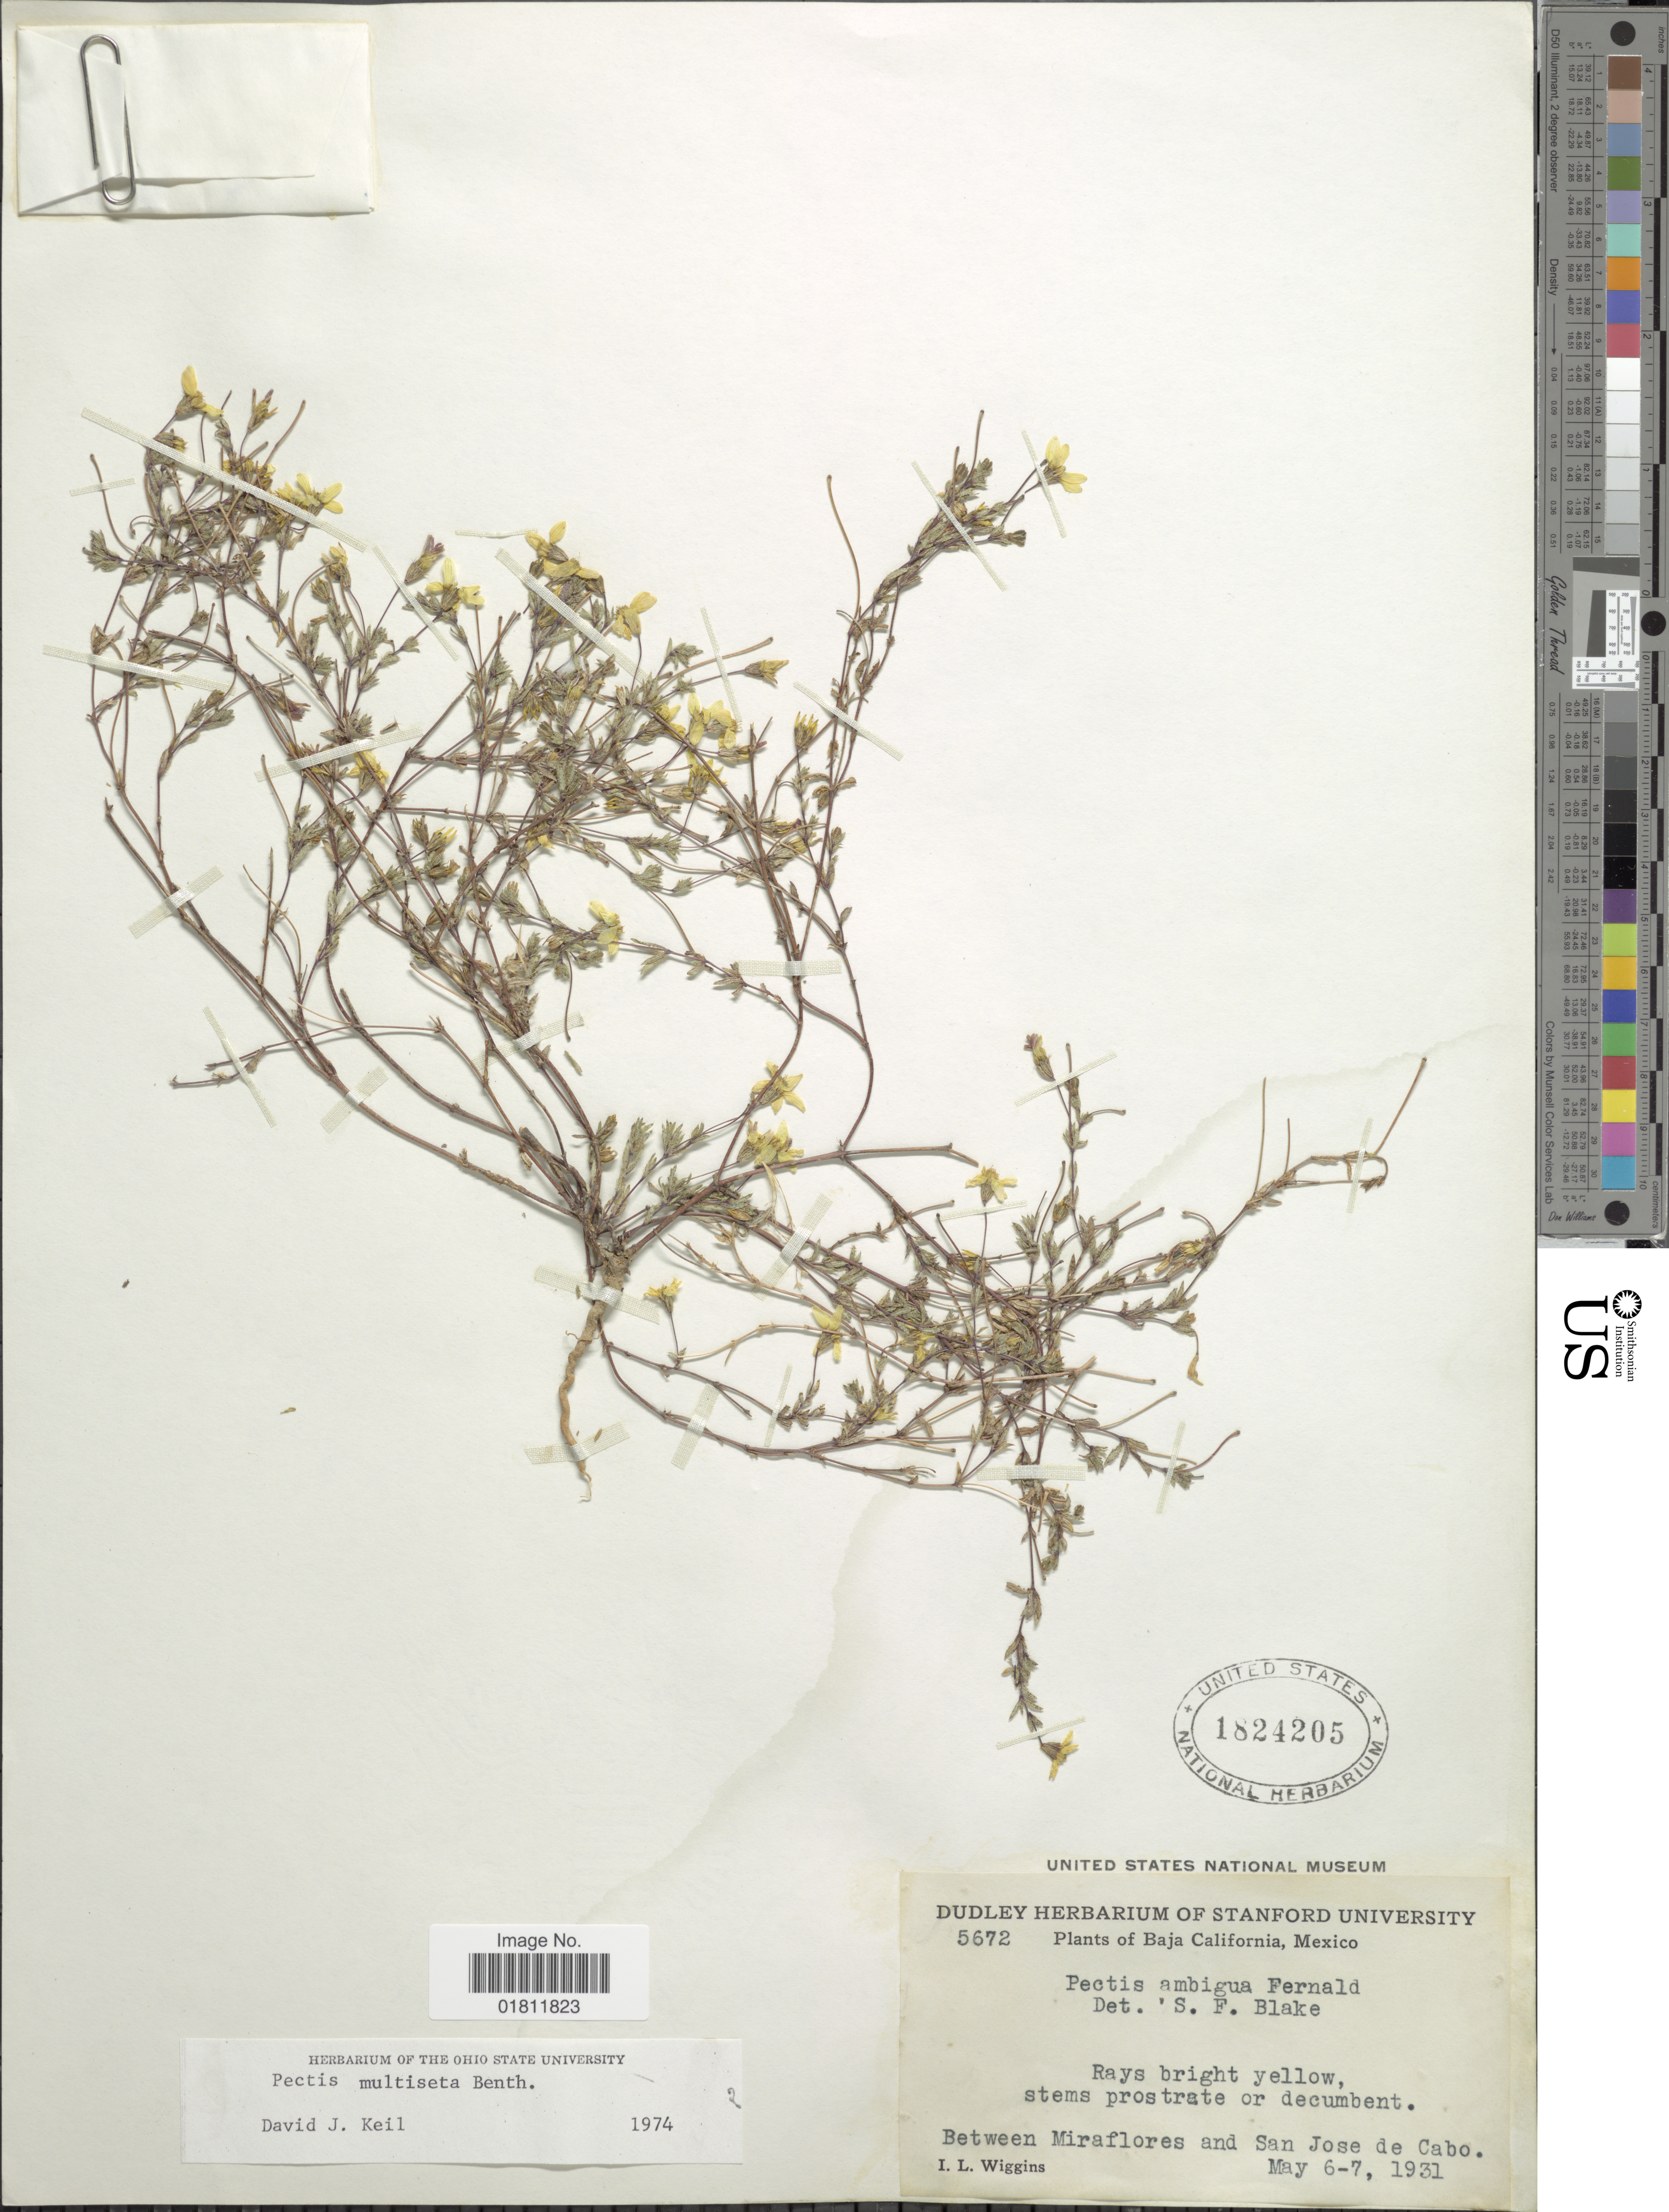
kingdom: Plantae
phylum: Tracheophyta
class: Magnoliopsida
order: Asterales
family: Asteraceae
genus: Pectis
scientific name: Pectis multiceps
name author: Urb.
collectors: I. L. Wiggins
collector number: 5672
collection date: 1931-05-06/1931-07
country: Mexico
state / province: Baja California Sur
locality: Baja California, Mexico. Between Miraflores and San Jose de Cabo.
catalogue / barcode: US 1824205